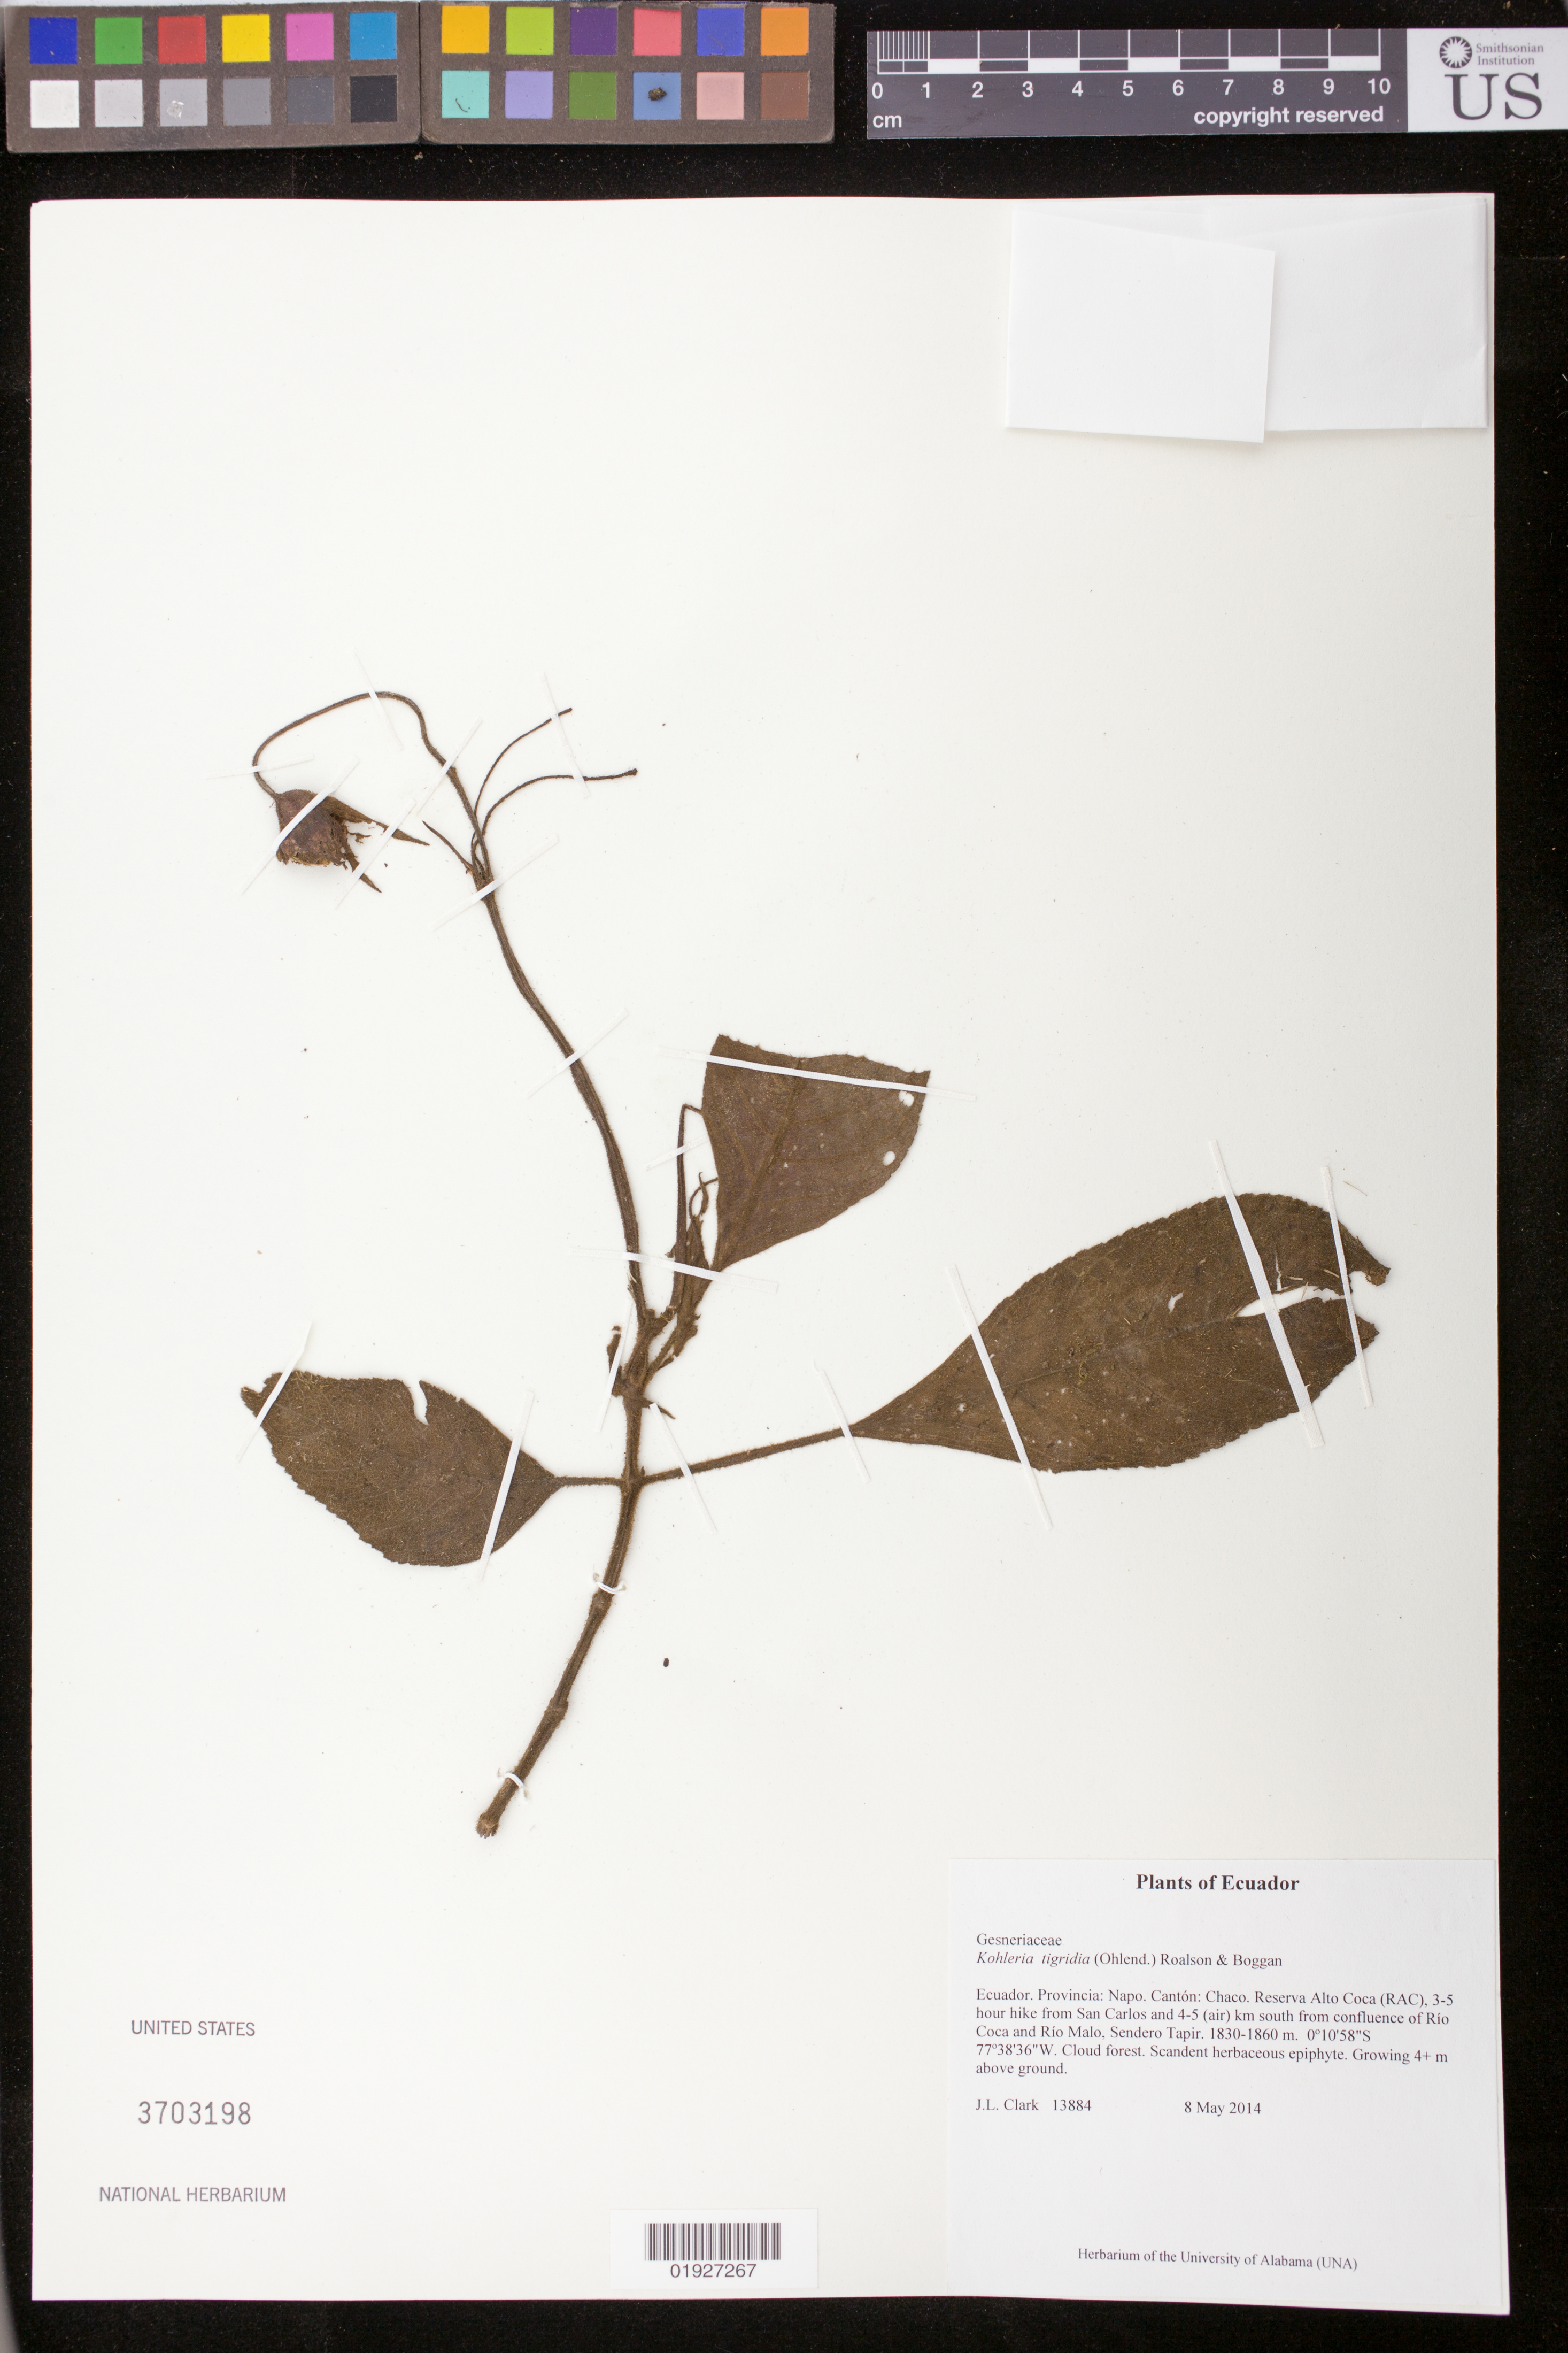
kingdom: Plantae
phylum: Tracheophyta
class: Magnoliopsida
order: Lamiales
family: Gesneriaceae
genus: Kohleria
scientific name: Kohleria tigridia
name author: (Ohlend.) Roalson & Boggan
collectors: J. L. Clark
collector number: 13884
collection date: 2014-05-08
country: Ecuador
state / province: Napo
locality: Canton: Chaco. Reserva Alto Coca (RAC), 3-5 hour hike from San Carlos and 4-5 (air) km south from confluence of Rio Coca and Rio Malo, Sendero Tapir.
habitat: Cloud forest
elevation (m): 1830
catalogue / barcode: US 3703198